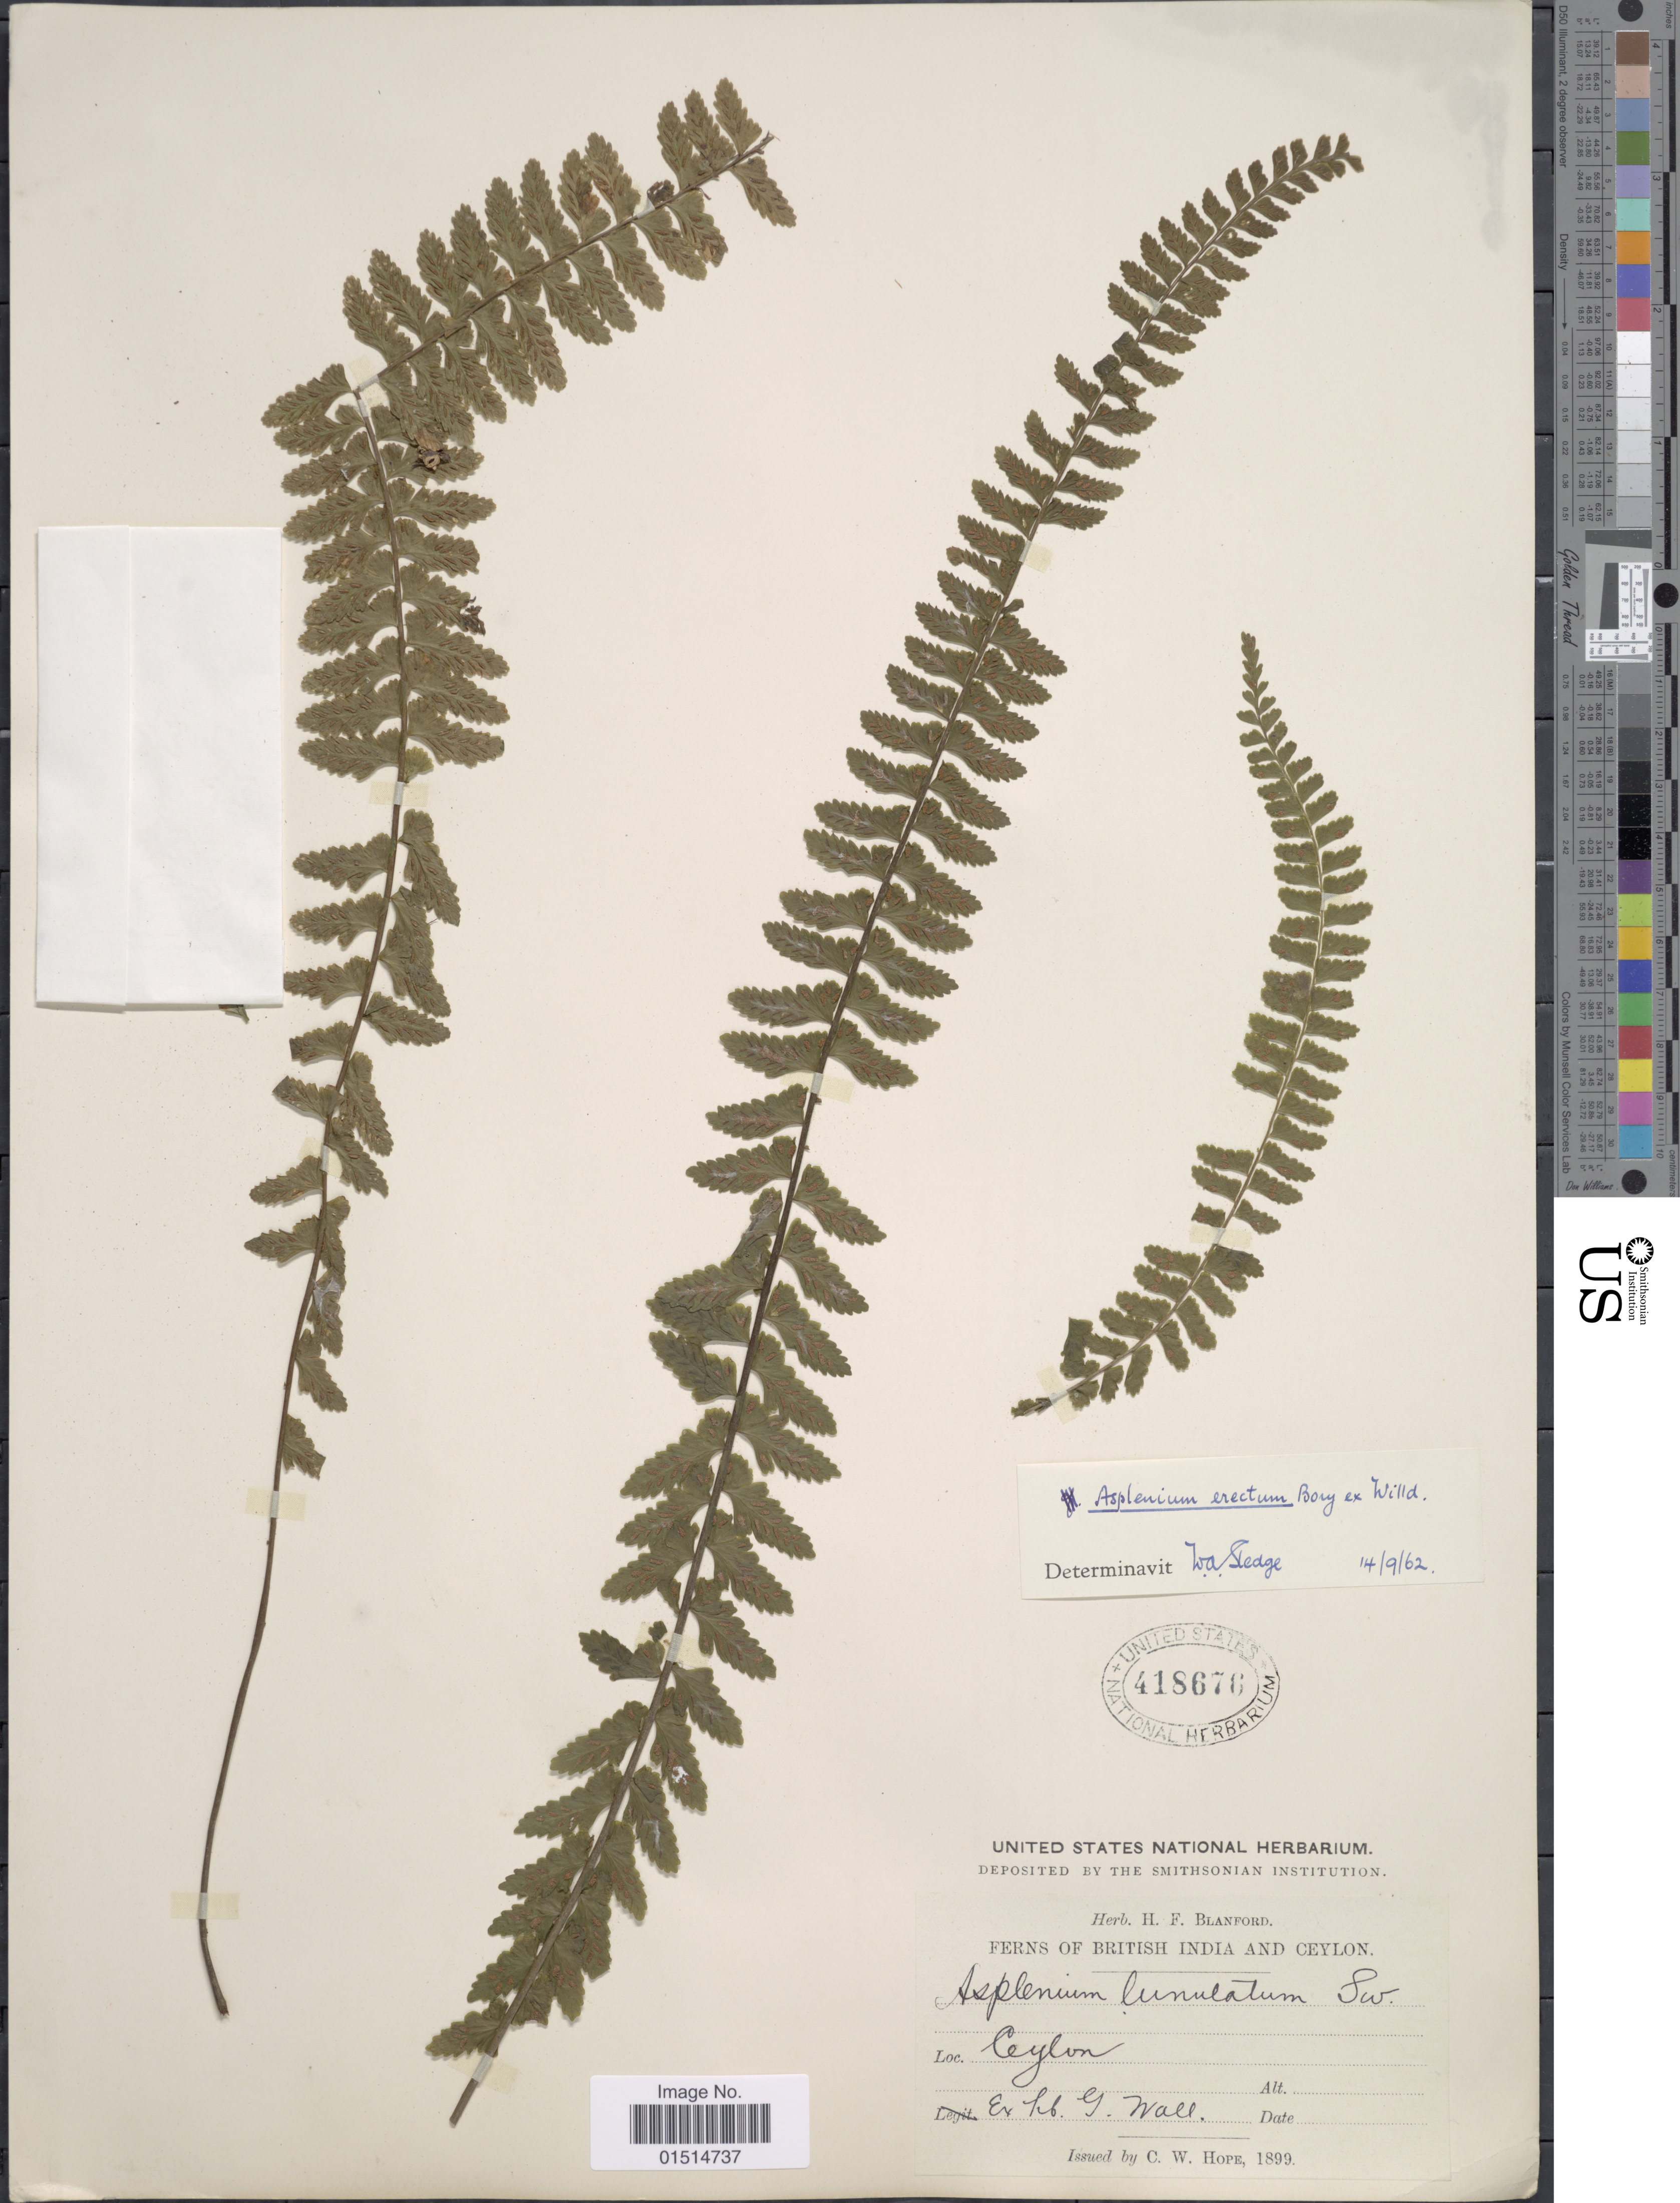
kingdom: Plantae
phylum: Tracheophyta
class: Polypodiopsida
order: Polypodiales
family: Aspleniaceae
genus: Asplenium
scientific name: Asplenium erectum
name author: Bory ex Willd.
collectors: ex herb. G. Wall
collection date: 1899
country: Sri Lanka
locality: Brititsh India and Ceylon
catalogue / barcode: US 418676